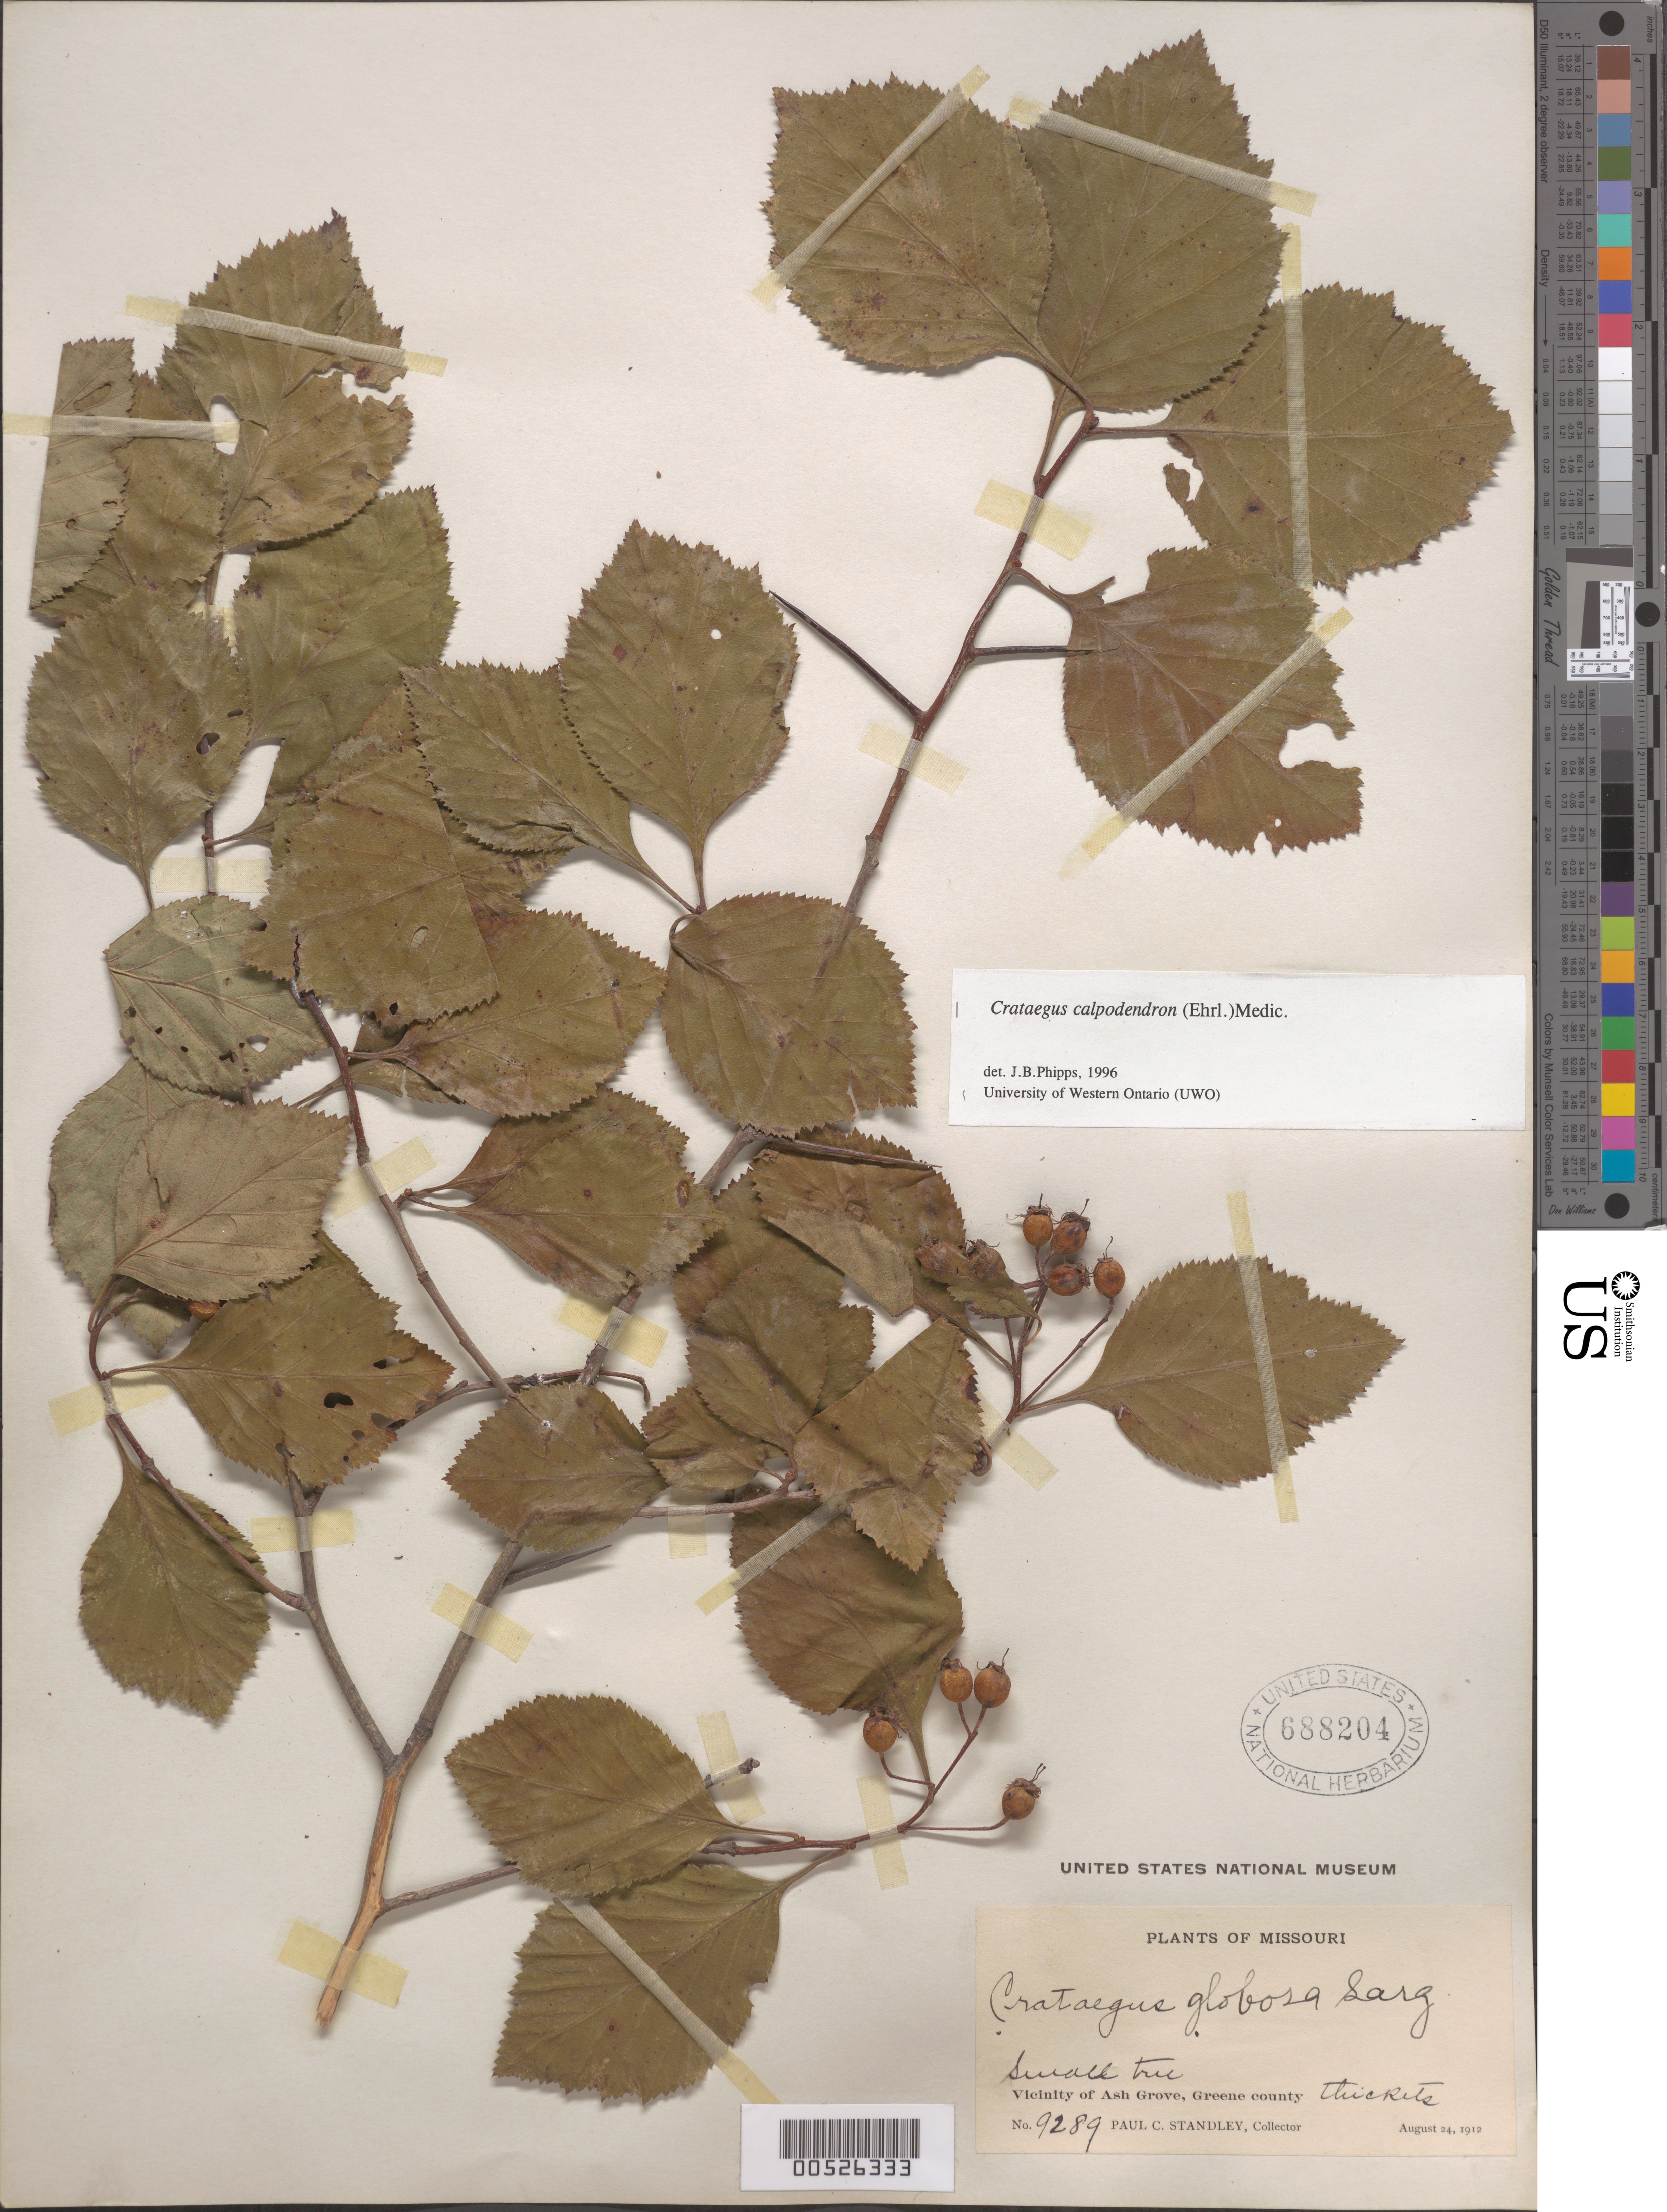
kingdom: Plantae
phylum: Tracheophyta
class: Magnoliopsida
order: Rosales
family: Rosaceae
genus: Crataegus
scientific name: Crataegus calpodendron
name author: (Ehrh.) Medik.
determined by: Phipps, James B., (UWO), University of Western Ontario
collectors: P. C. Standley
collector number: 9289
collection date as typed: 24 Aug 1912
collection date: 1912-08-24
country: United States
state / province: Missouri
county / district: Greene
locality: Vicinity of Ash Grove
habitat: Thickets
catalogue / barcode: US 688204